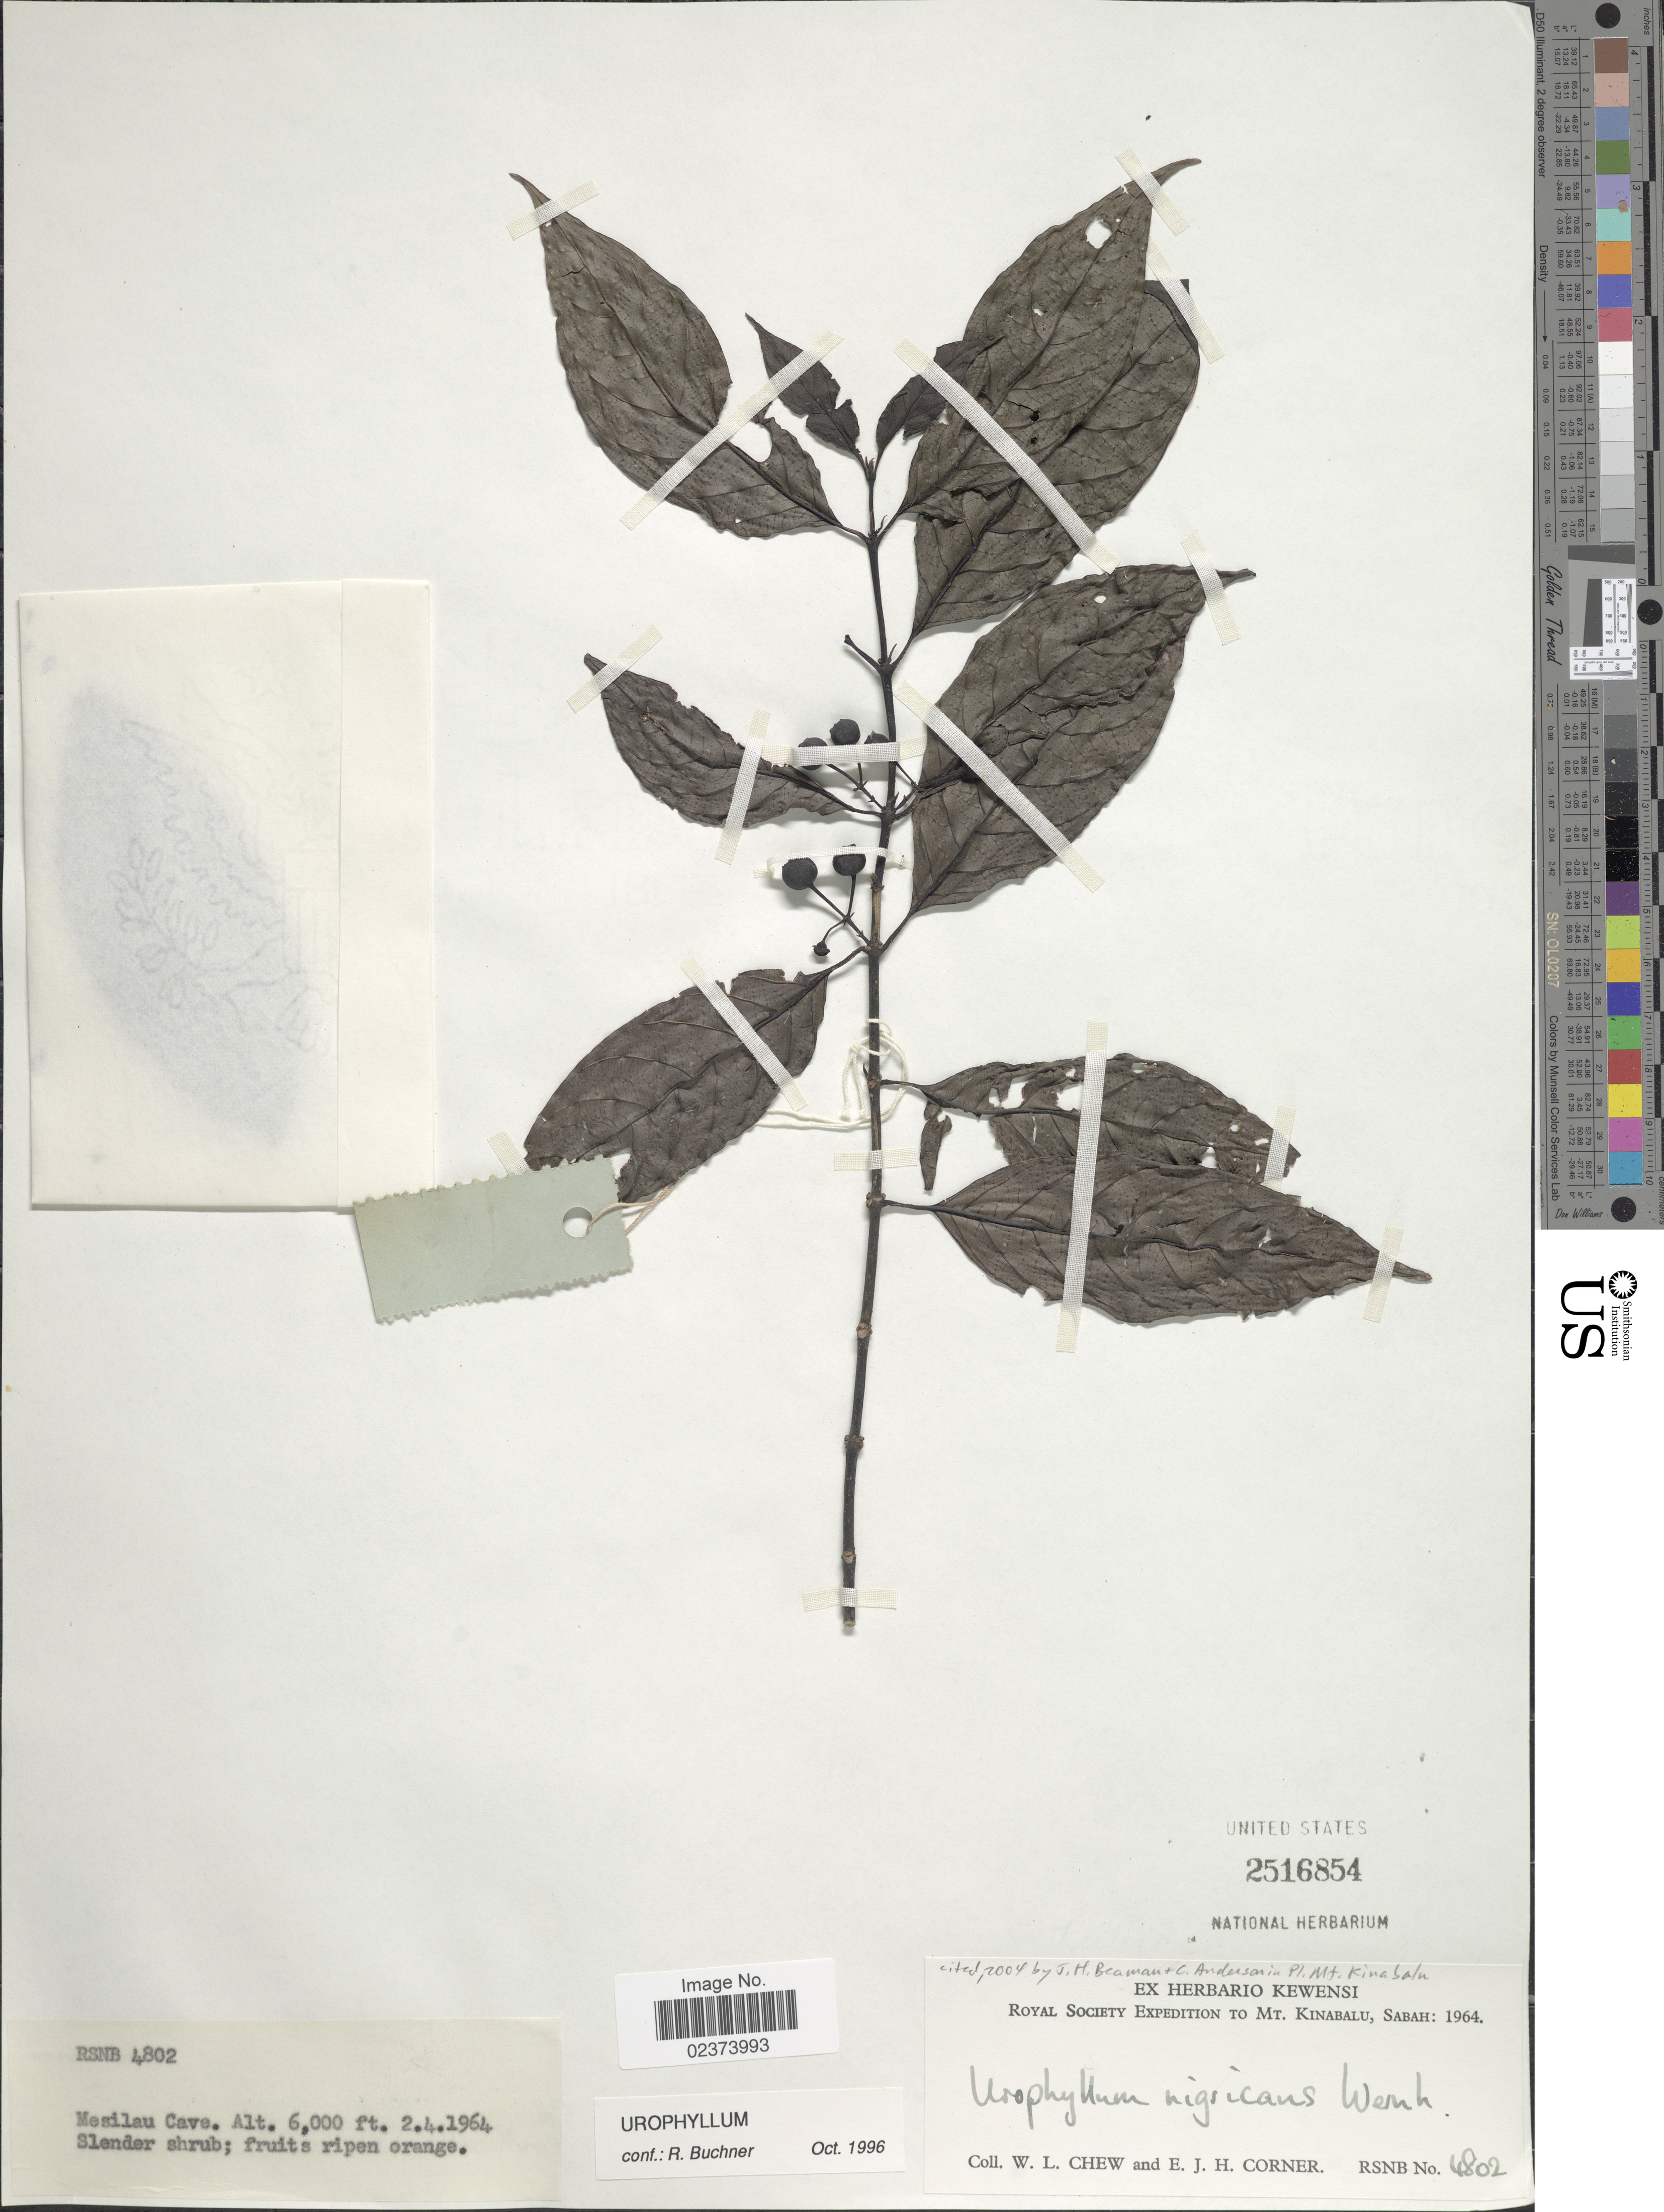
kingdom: Plantae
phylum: Tracheophyta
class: Magnoliopsida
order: Gentianales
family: Rubiaceae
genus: Urophyllum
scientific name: Urophyllum nigricans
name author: Wernham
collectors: W. Chew & E. Corner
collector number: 4802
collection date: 1964-04-02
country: Malaysia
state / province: Sabah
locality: Mt. Kinabalu, Mesilau Cave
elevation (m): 1829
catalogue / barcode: US 2516854